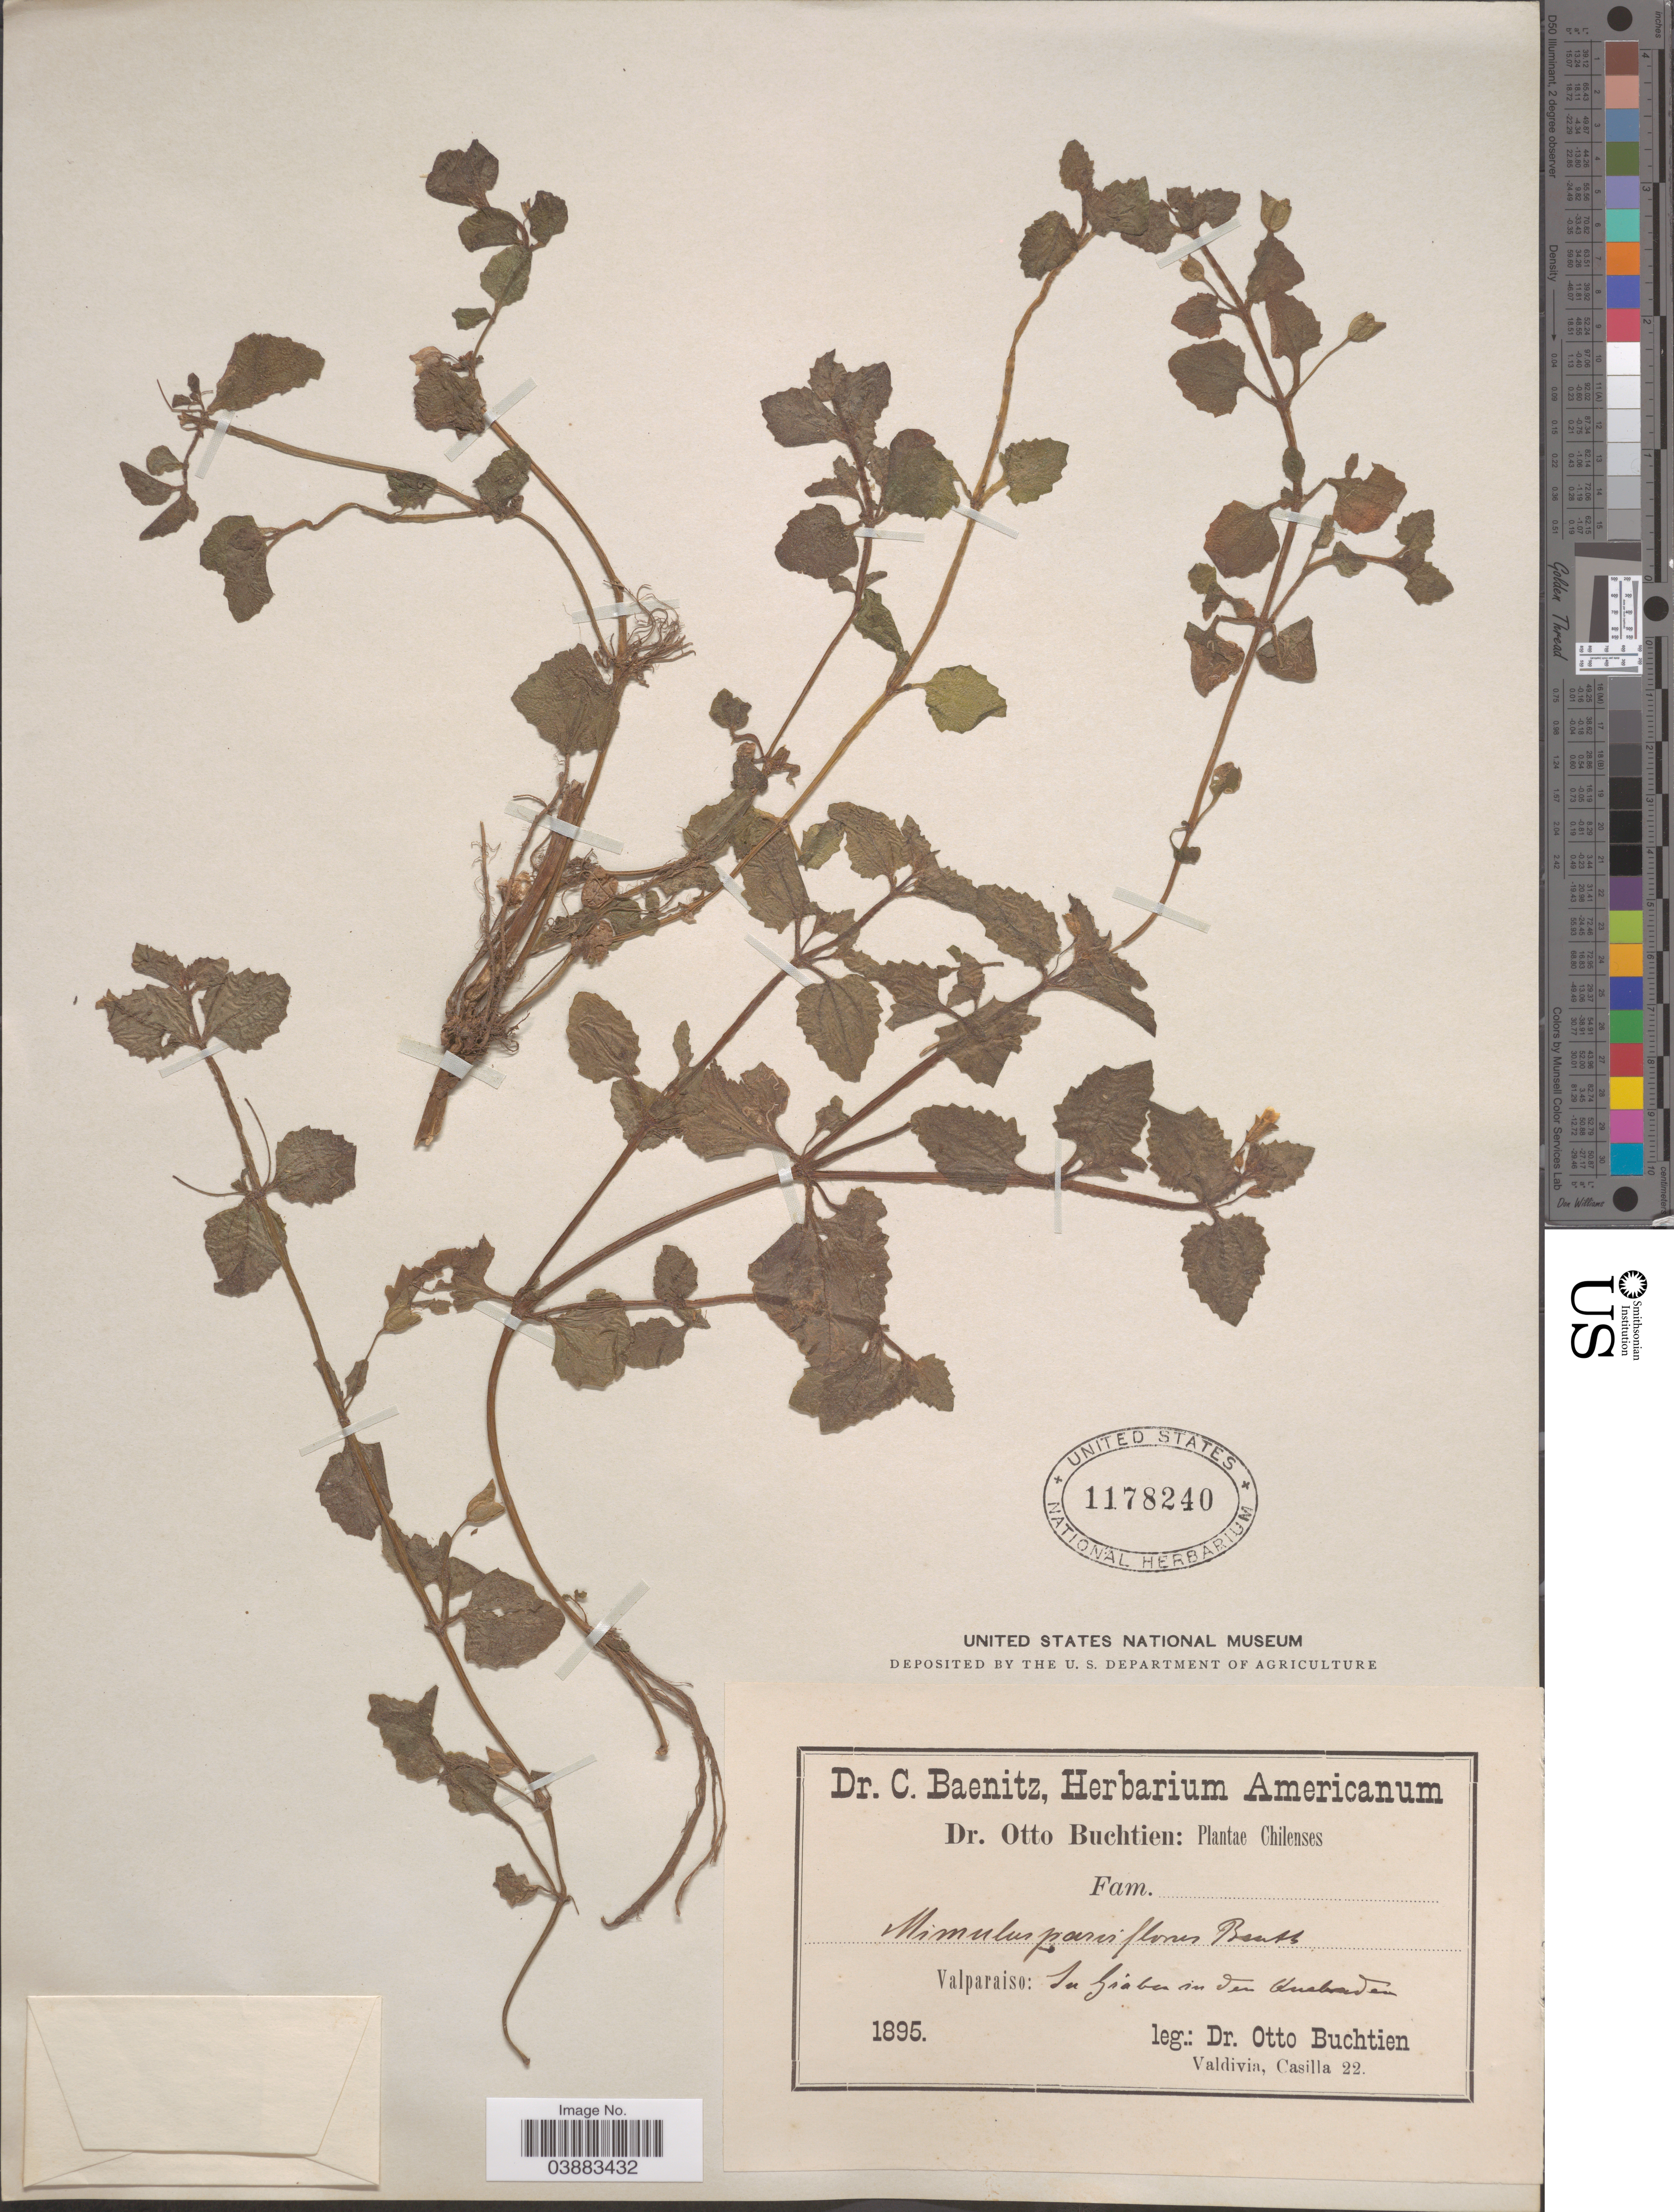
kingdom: Plantae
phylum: Tracheophyta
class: Magnoliopsida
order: Lamiales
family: Phrymaceae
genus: Mimulus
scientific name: Mimulus glabratus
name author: Kunth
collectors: O. Buchtien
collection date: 1895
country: Chile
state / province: Valparaíso (V)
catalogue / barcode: US 1178240